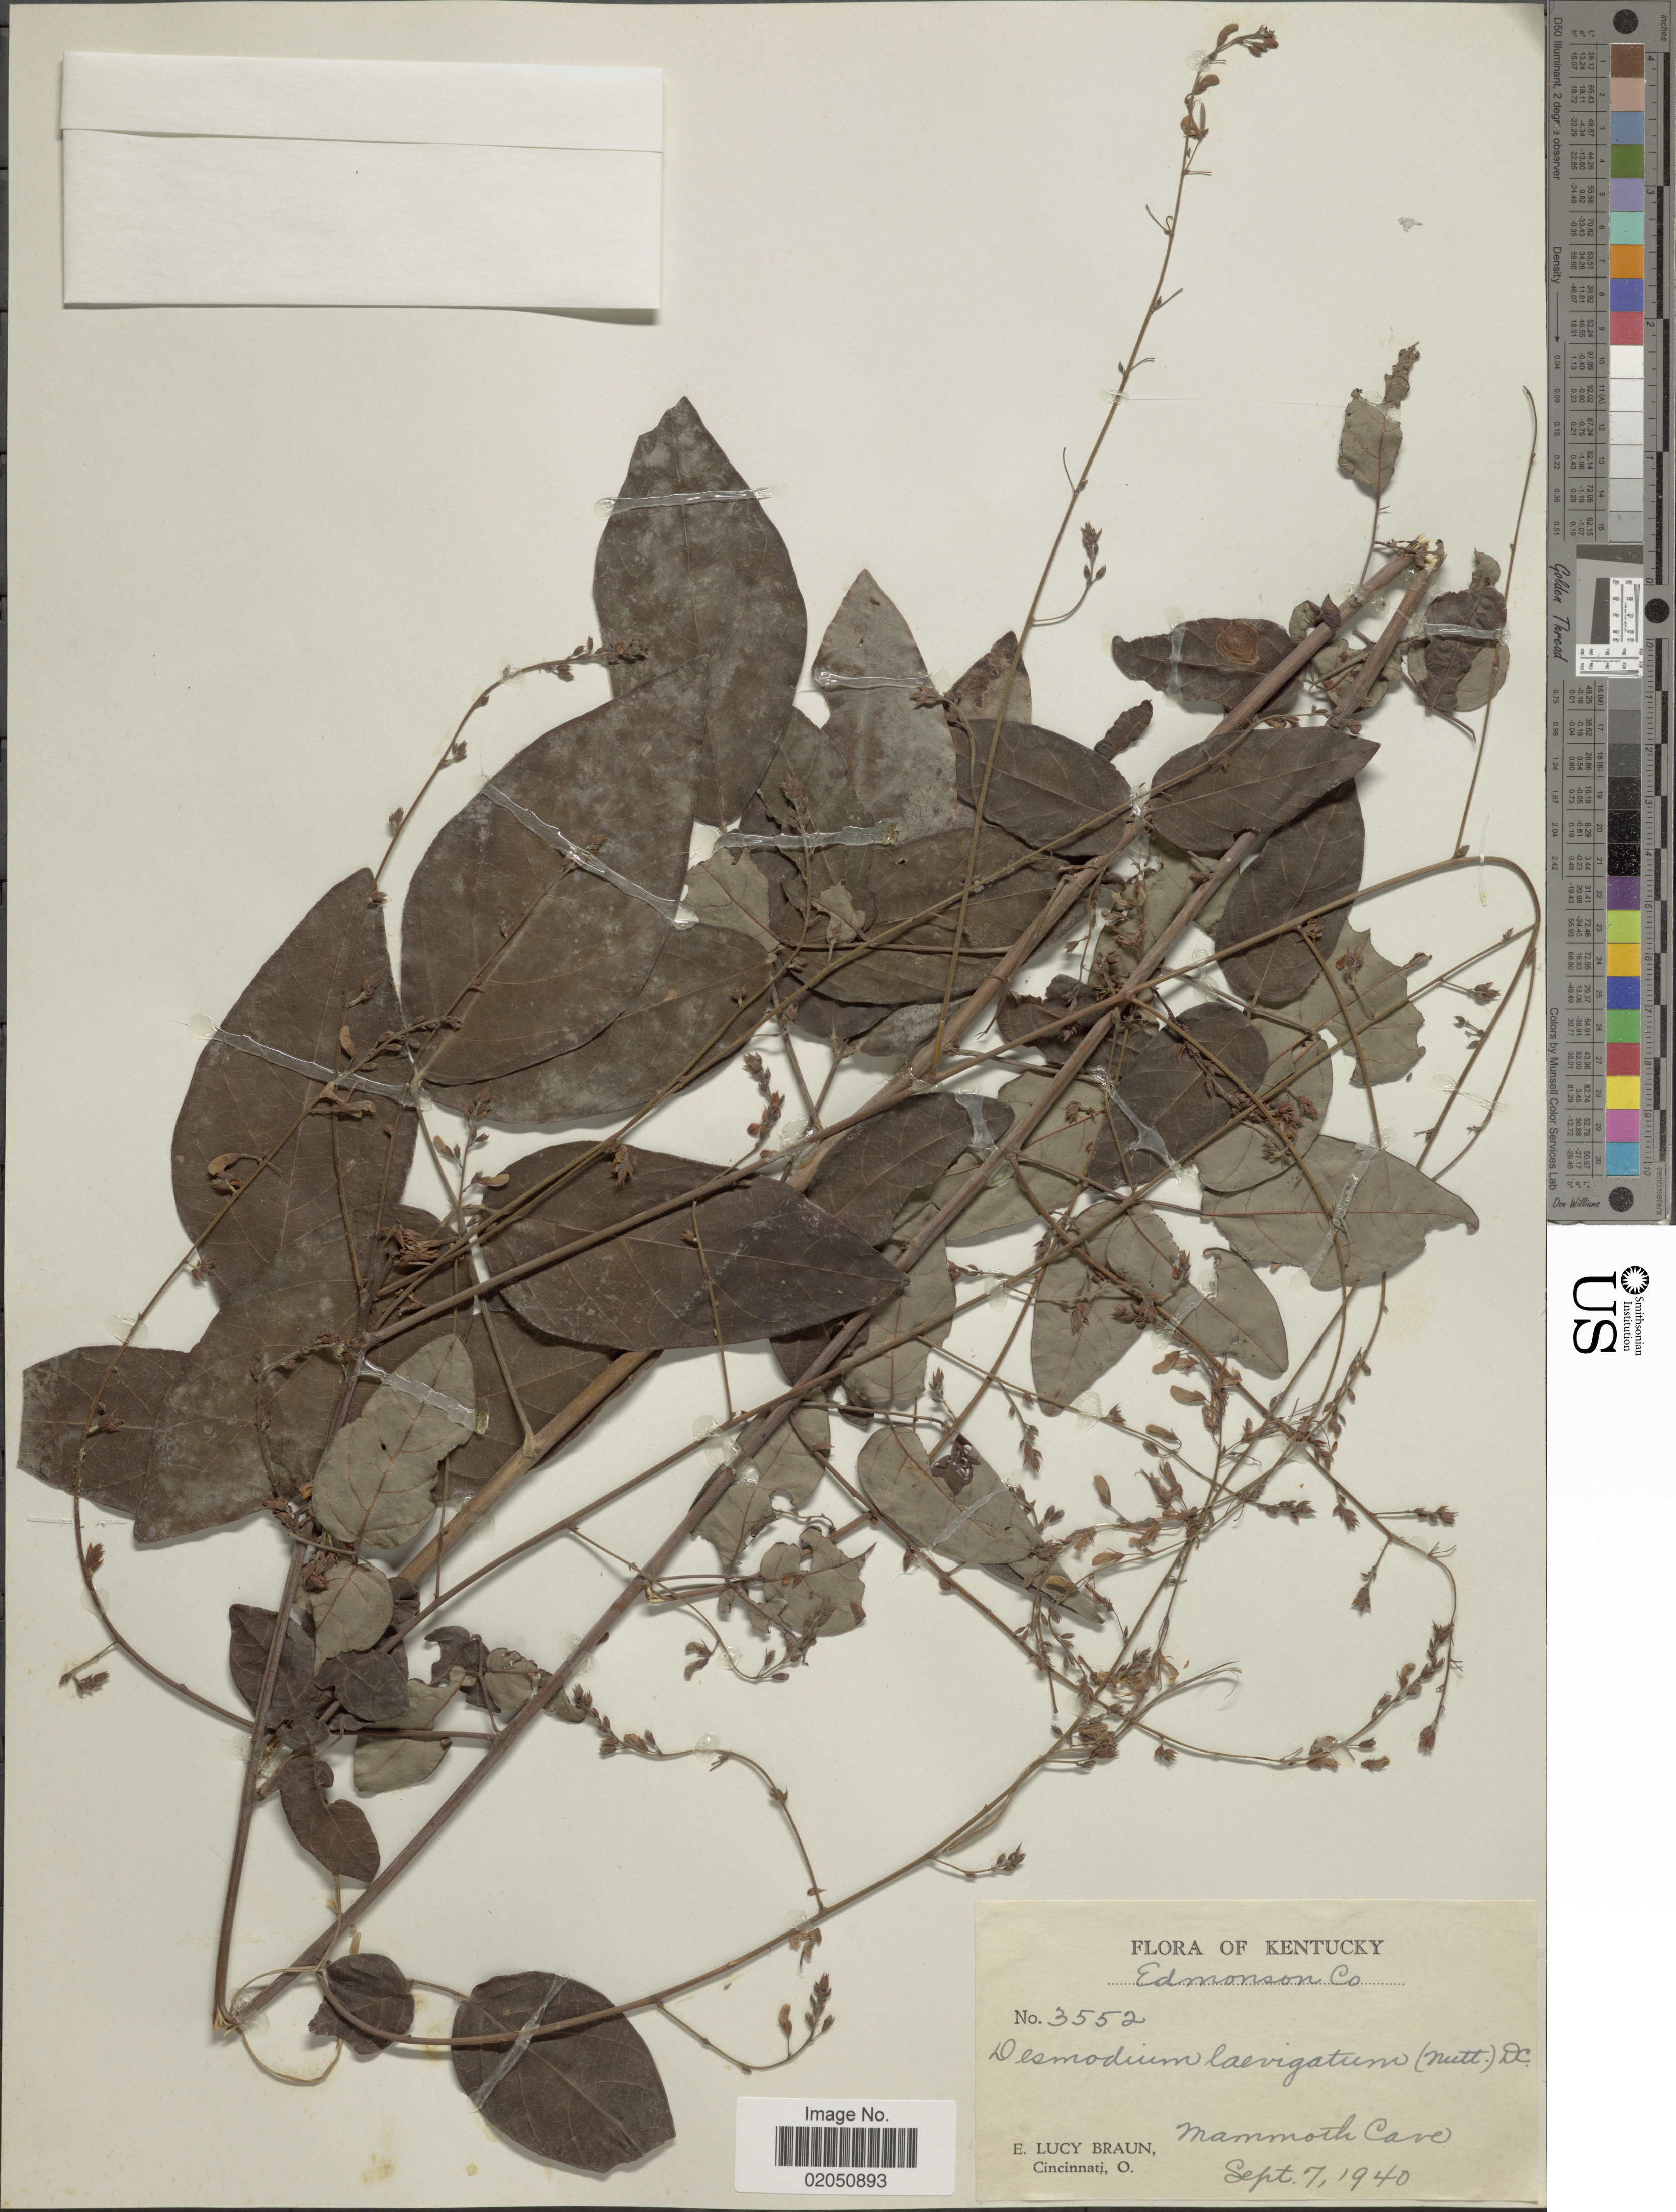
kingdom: Plantae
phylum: Tracheophyta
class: Magnoliopsida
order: Fabales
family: Fabaceae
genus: Desmodium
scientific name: Desmodium laevigatum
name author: (Nutt.) DC.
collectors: E. L. Braun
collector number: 3552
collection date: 1940-09-07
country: United States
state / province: Kentucky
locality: Edmonson Co, Mammoth Cave